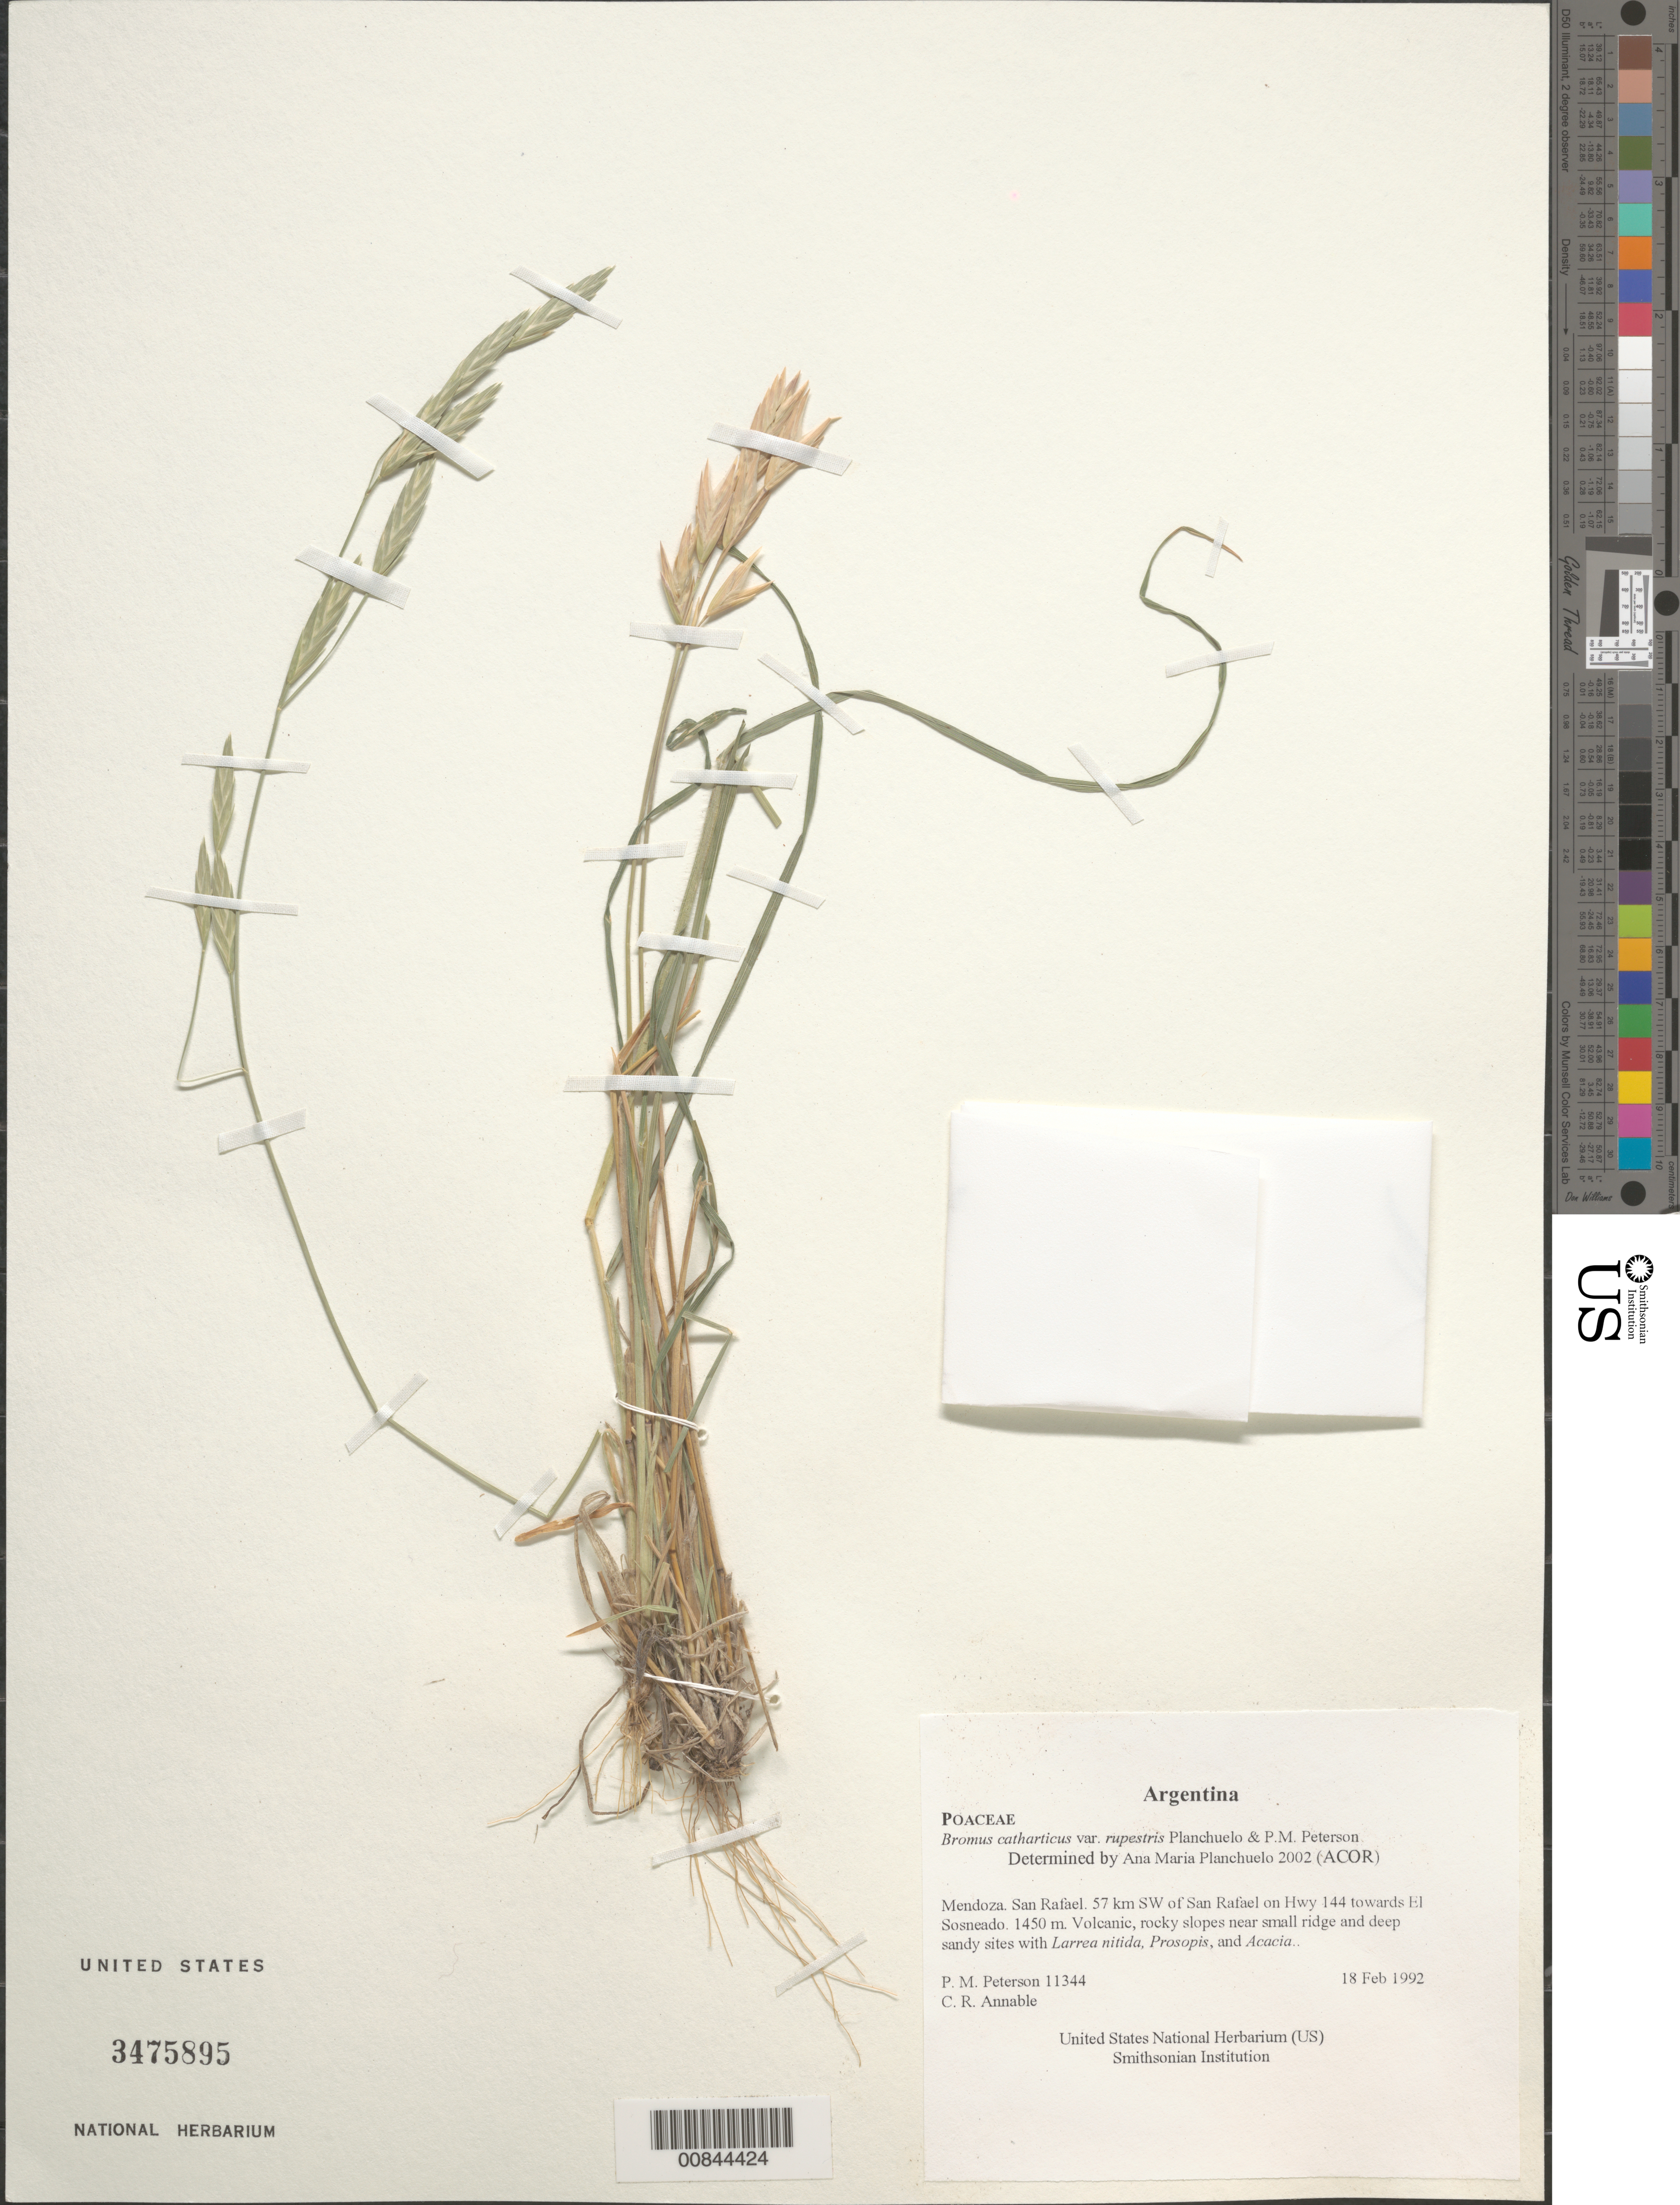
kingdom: Plantae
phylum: Tracheophyta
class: Liliopsida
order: Poales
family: Poaceae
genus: Bromus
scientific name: Bromus catharticus var. rupestris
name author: Planchuelo & P.M. Peterson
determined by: Planchuelo, A. M.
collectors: P. M. Peterson & C. R. Annable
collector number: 11344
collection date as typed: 18 Feb 1992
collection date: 1992-02-18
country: Argentina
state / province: Mendoza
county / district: San Rafael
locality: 57 km SW of San Rafael on Hwy 144 towards El Sosneado.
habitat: Volcanic, rocky slopes near small ridge and deep sandy sites with Larrea nitida, Prosopis, and Acacia.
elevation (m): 1450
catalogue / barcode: US 3475895